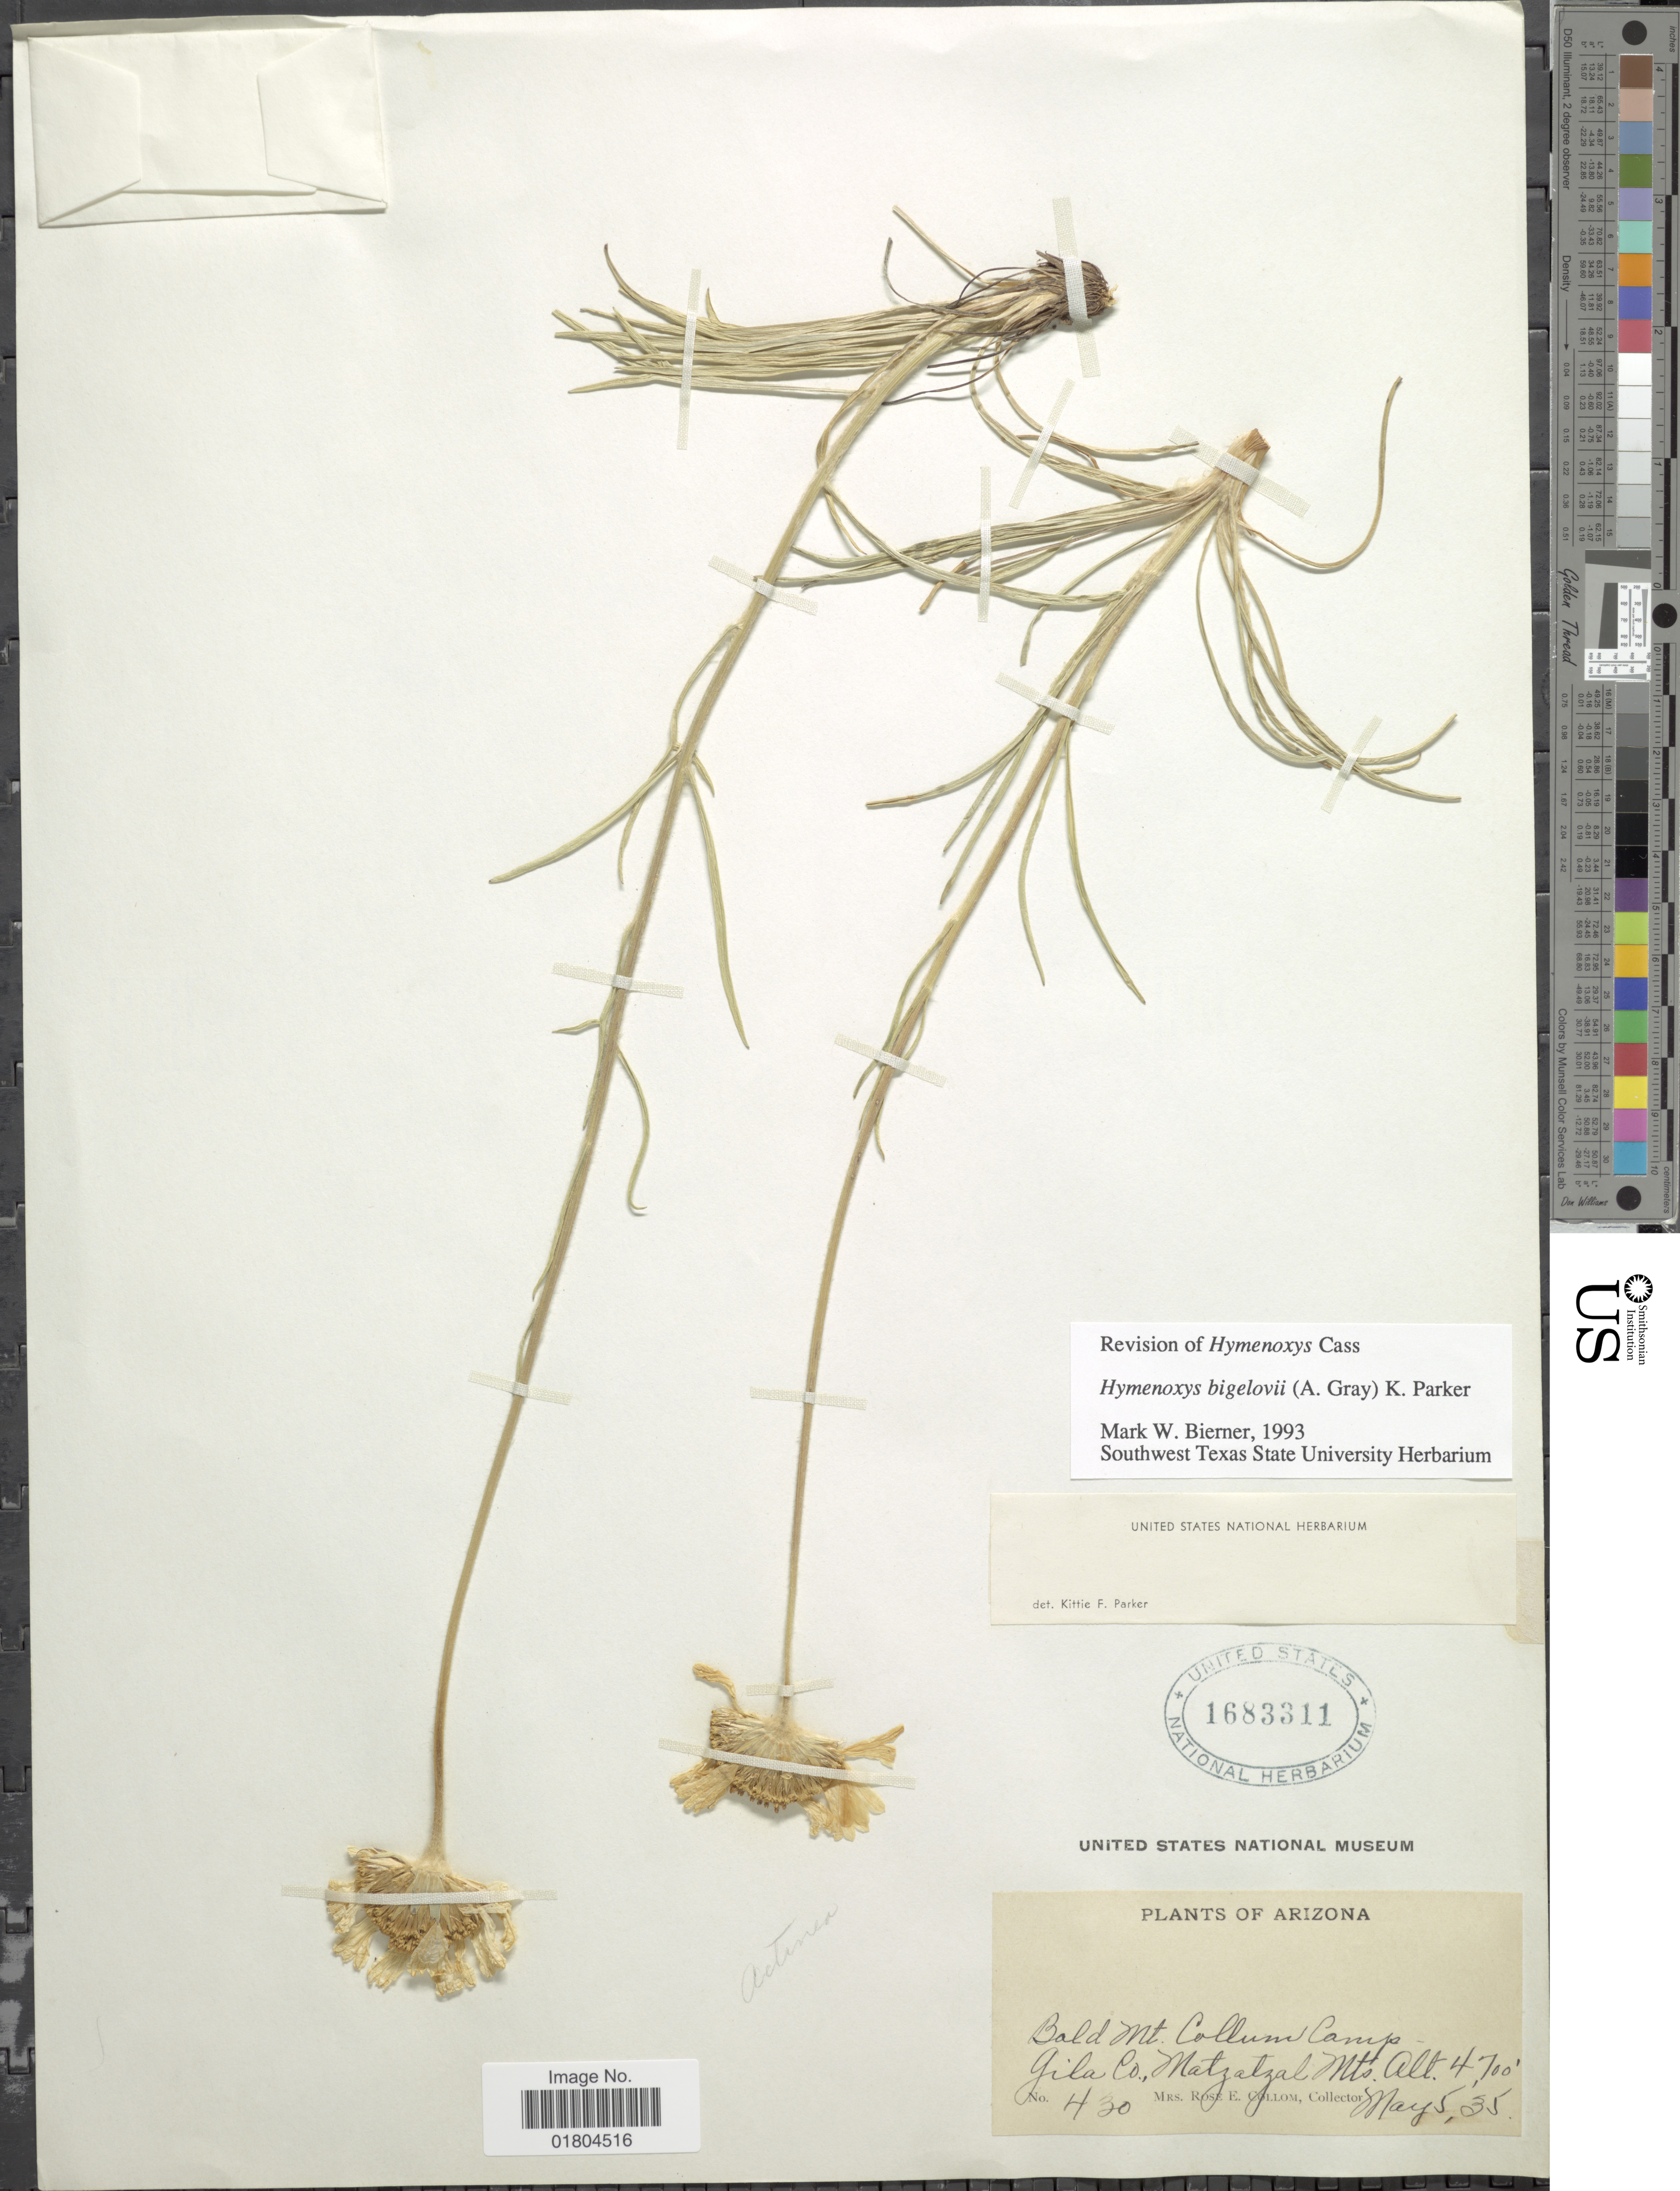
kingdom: Plantae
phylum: Tracheophyta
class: Magnoliopsida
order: Asterales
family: Asteraceae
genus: Hymenoxys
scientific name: Hymenoxys bigelovii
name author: (A. Gray) K.F. Parker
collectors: R. E. Collom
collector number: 430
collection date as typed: Transcribed d/m/y: 5/5/35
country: United States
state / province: Arizona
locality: Bald Mt. Collum Camp - Gila Co., Matzatzal Mts.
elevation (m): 1433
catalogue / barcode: US 1683311